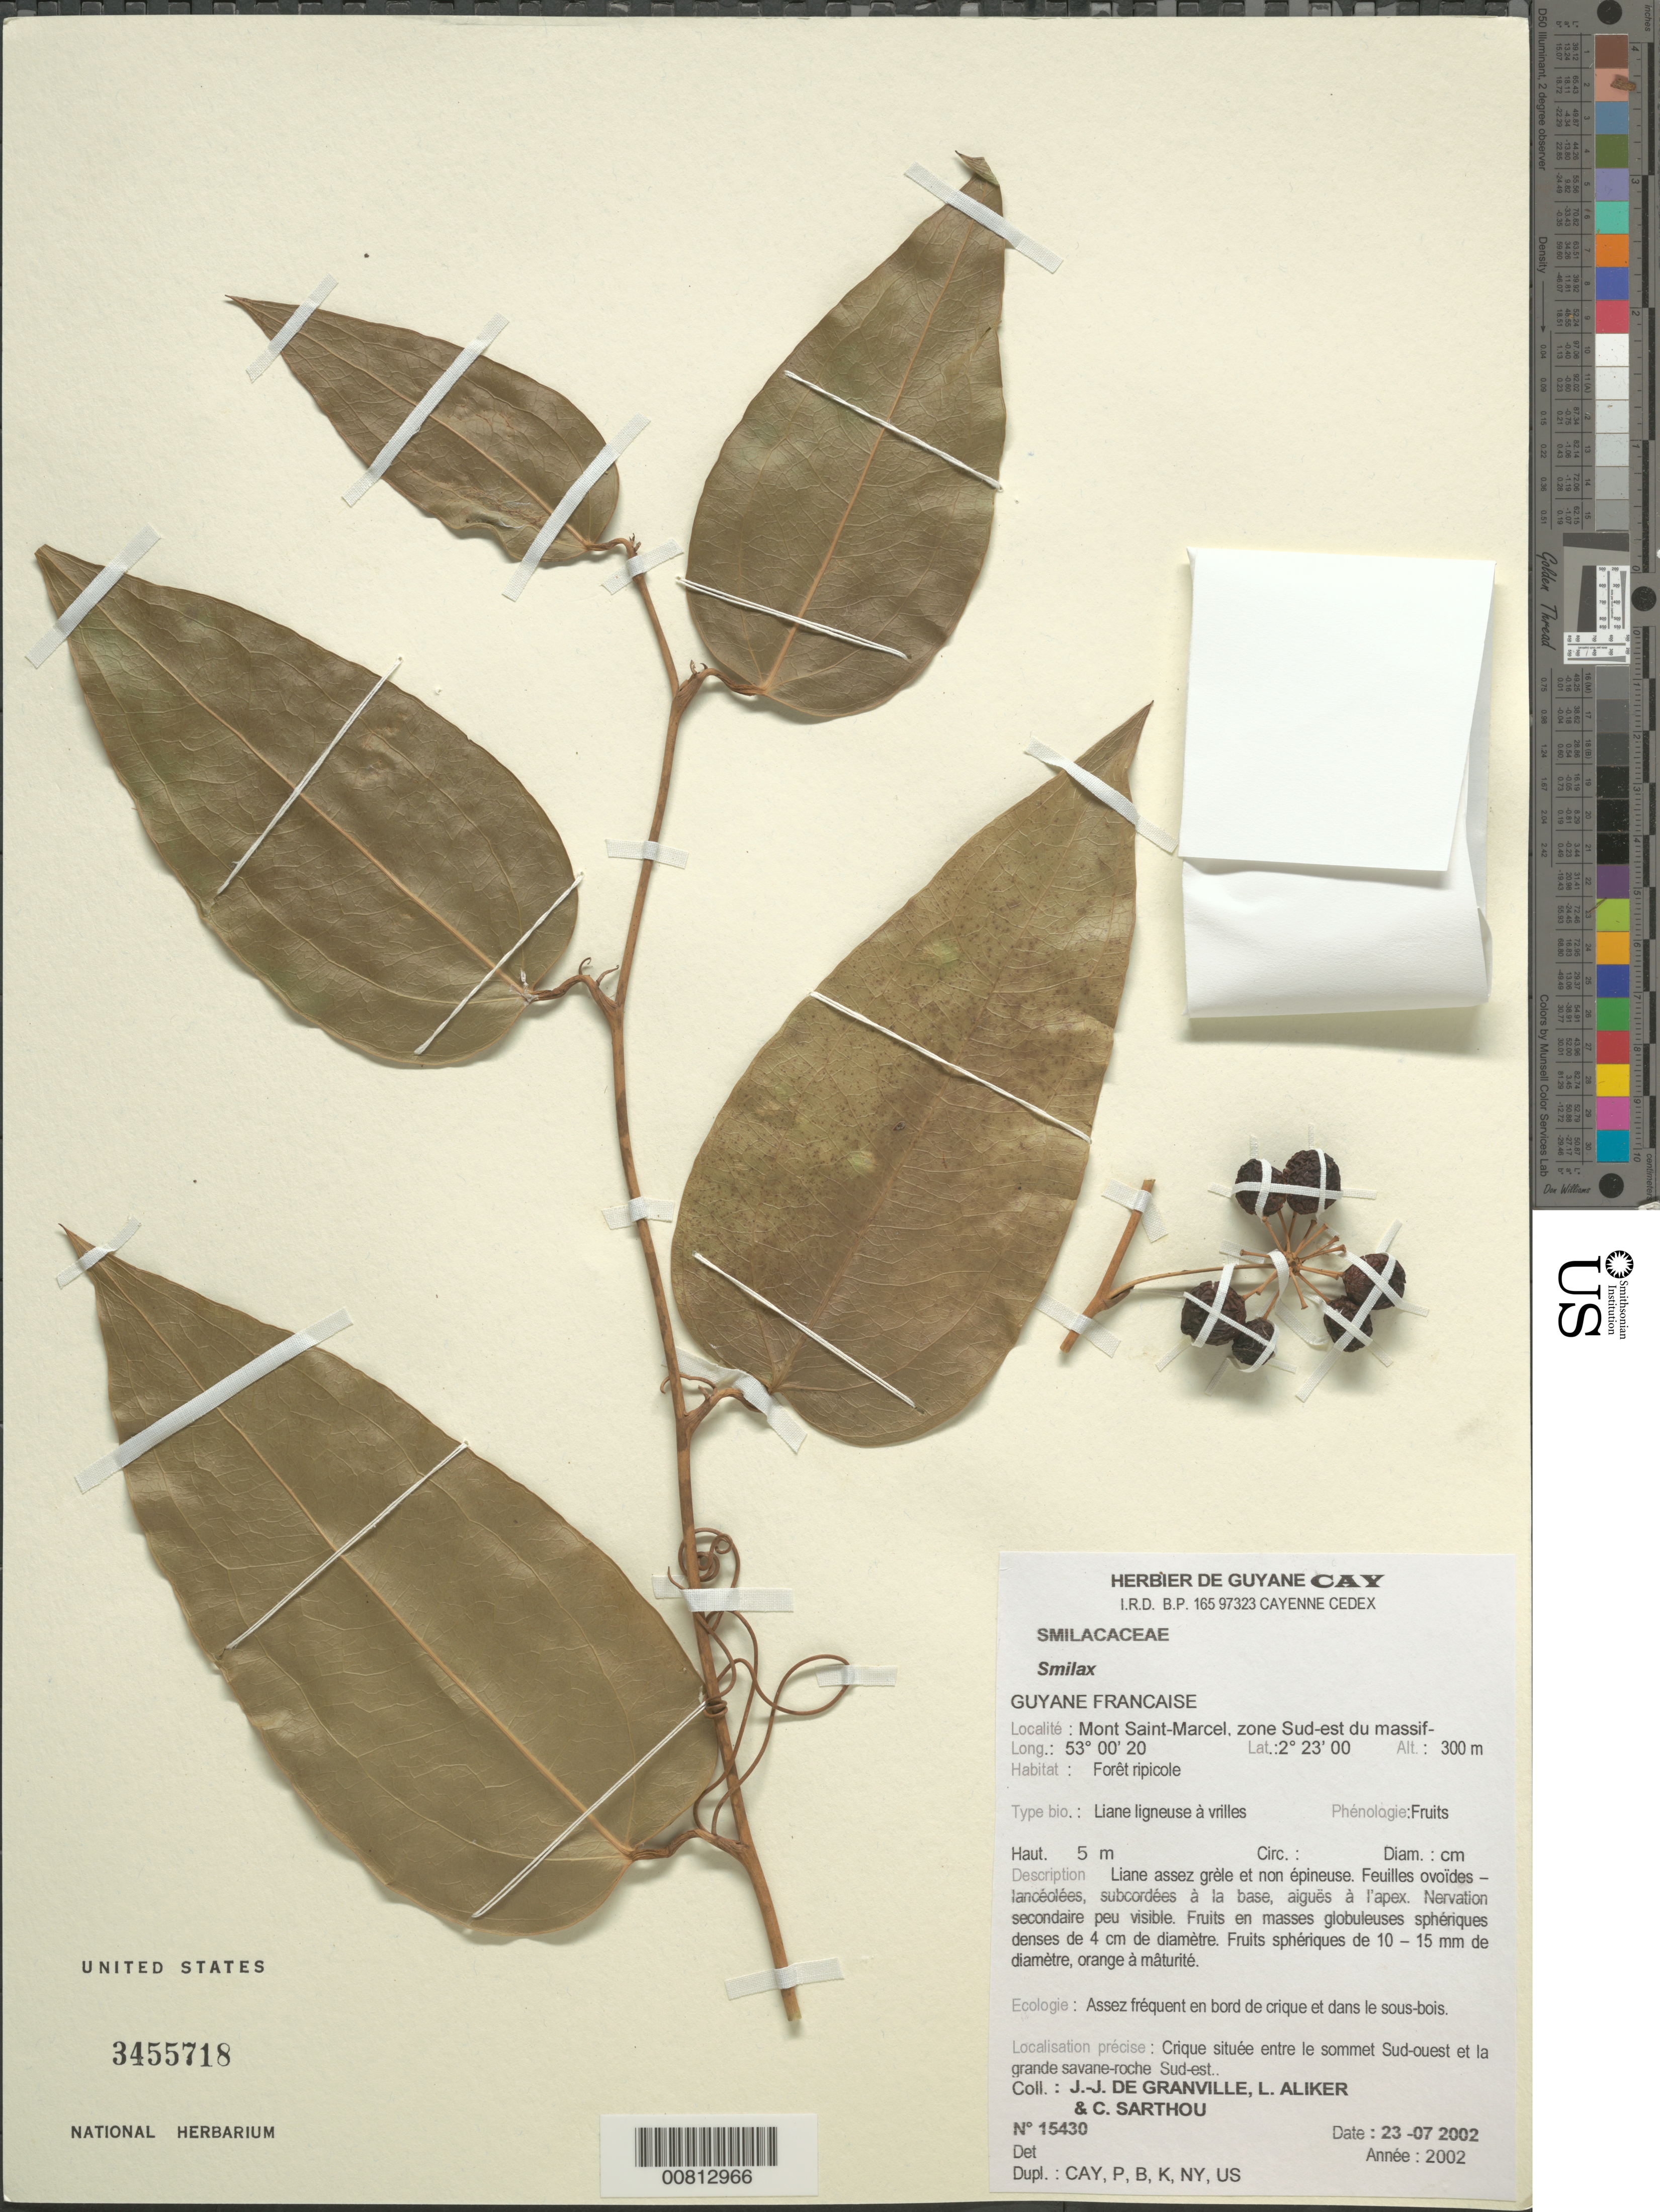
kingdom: Plantae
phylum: Tracheophyta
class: Liliopsida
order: Liliales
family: Smilacaceae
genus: Smilax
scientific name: Smilax sp.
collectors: J.-J. de Granville, L. Aliker & C. Sarthou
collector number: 15430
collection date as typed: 23-Jul-02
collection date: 2002-07-23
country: French Guiana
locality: Mont Saint-Marcel, zone Sud-Est du massif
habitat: Forêt ripicole; bord de crique et dans le sous bois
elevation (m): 300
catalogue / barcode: US 3455718